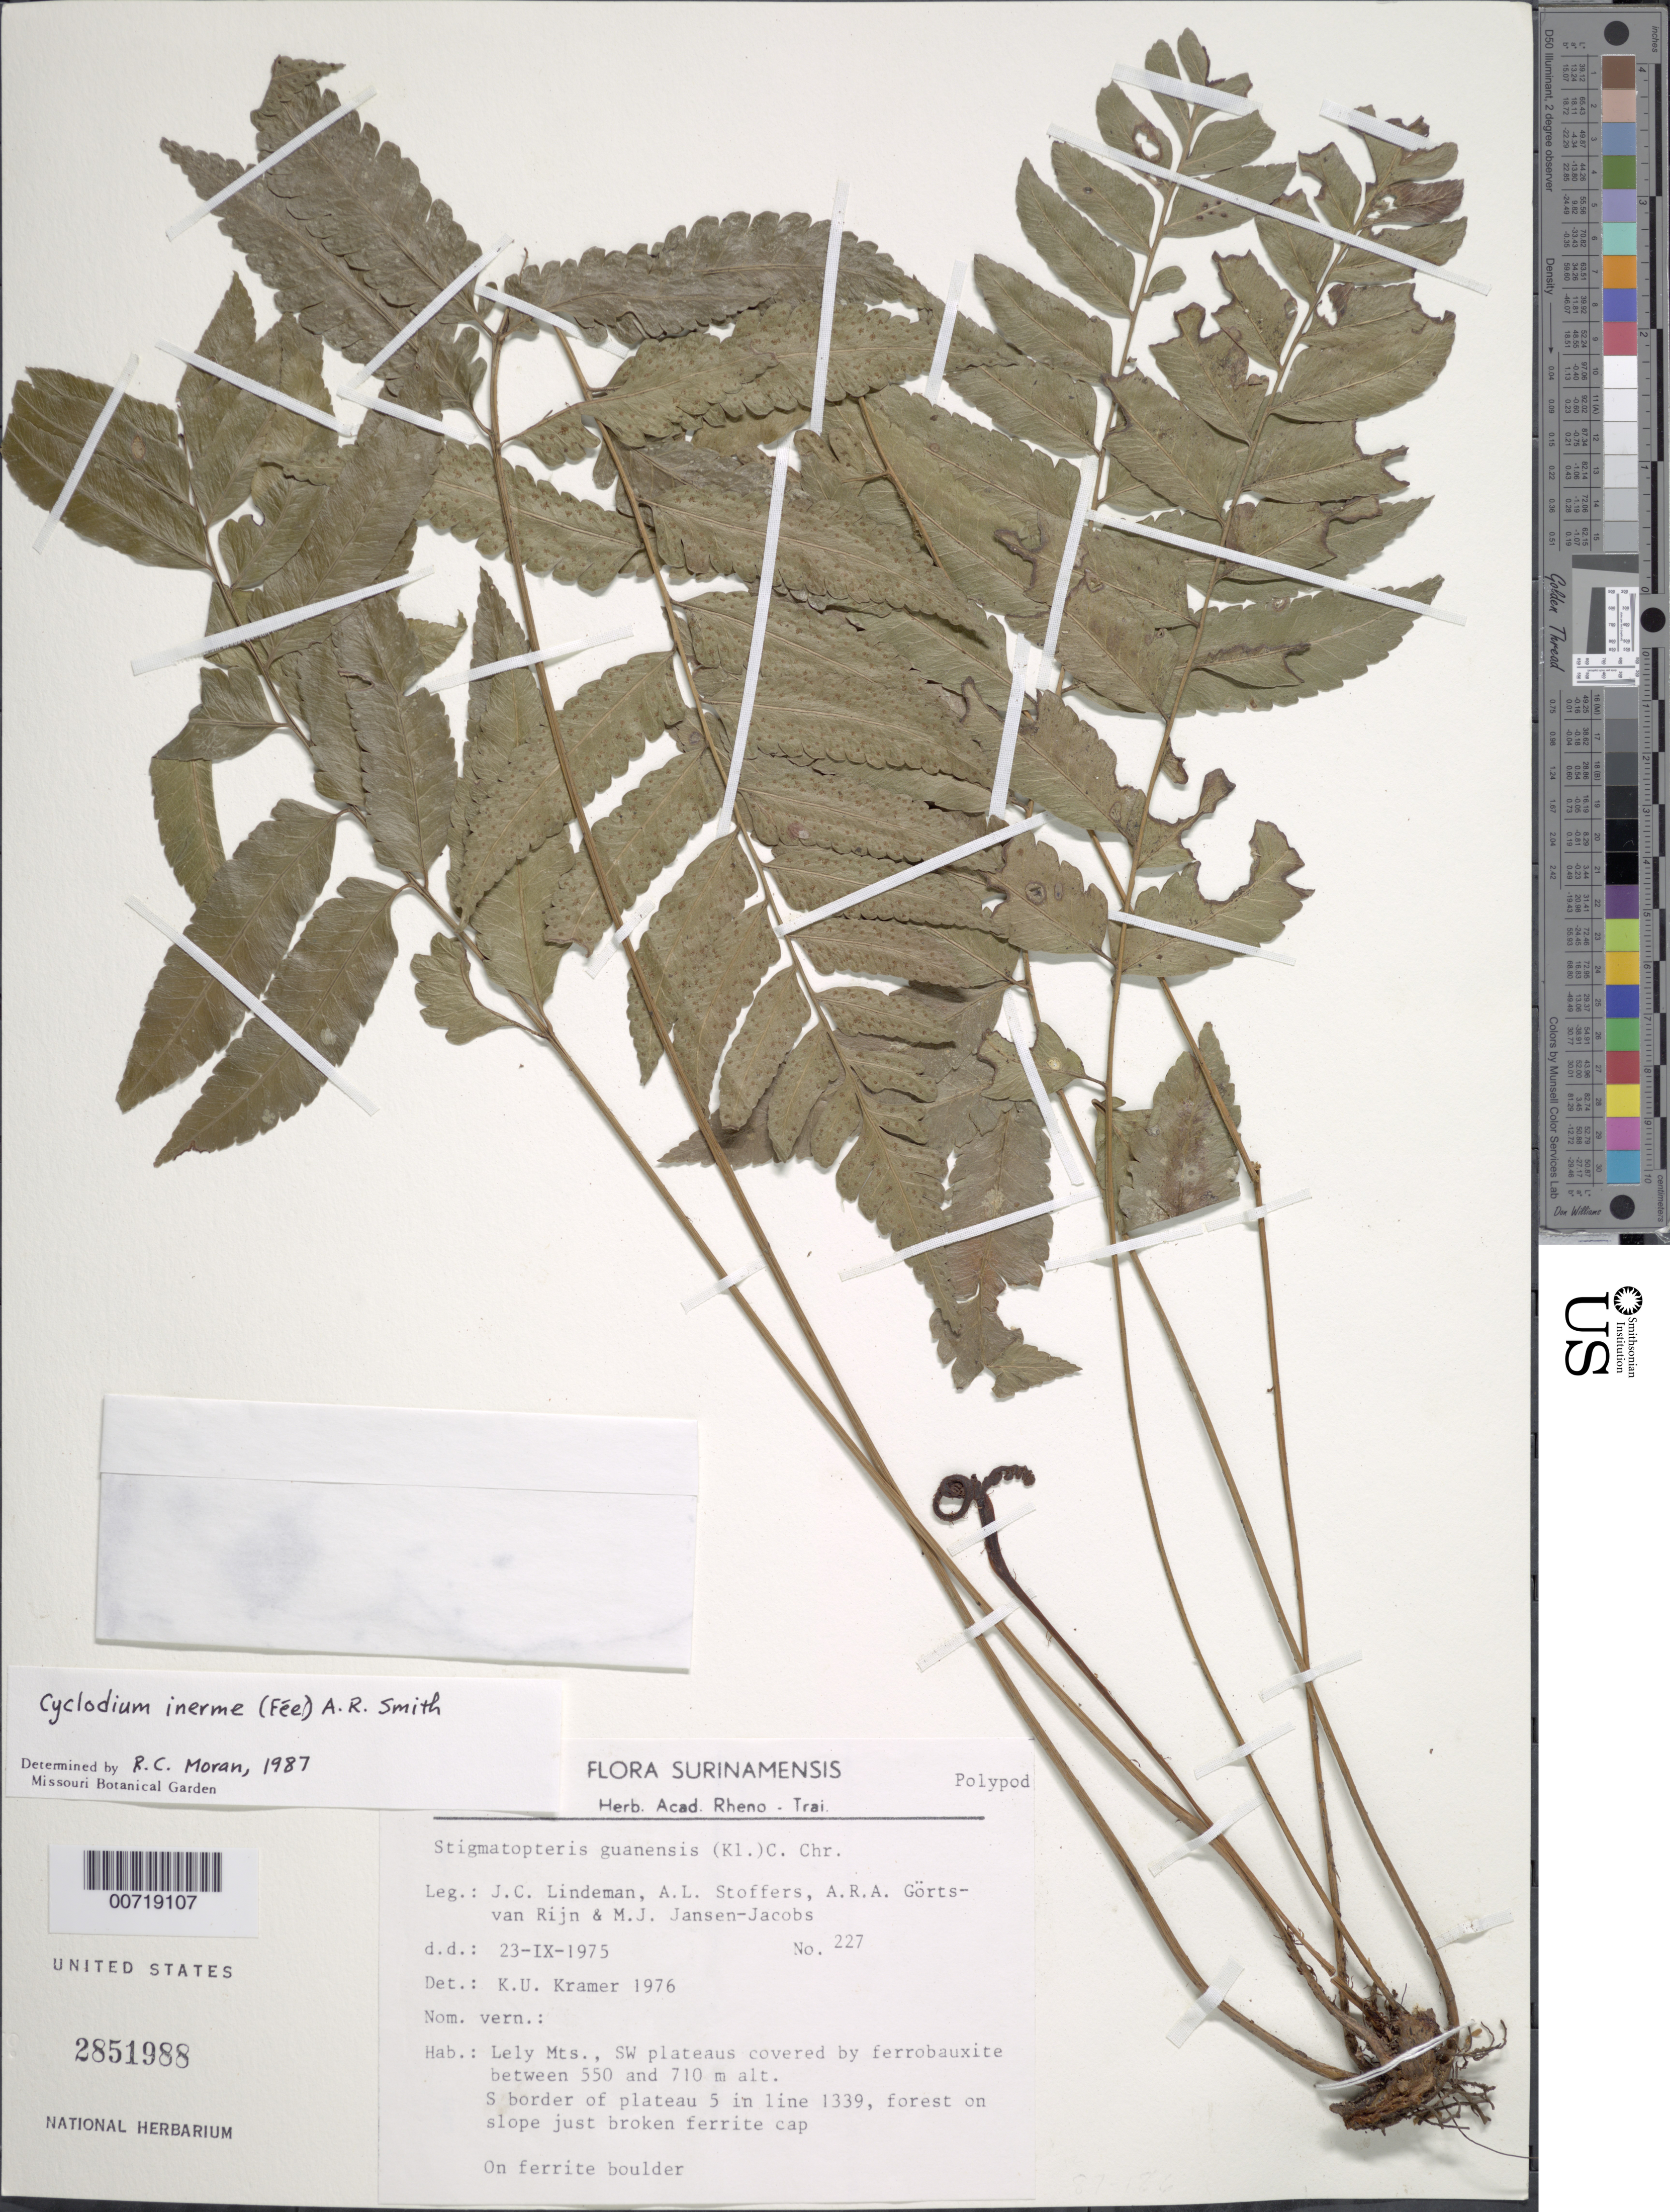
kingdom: Plantae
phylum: Tracheophyta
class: Polypodiopsida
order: Polypodiales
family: Dryopteridaceae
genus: Cyclodium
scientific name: Cyclodium inerme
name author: (Fée) A.R. Sm.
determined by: Moran, R. C.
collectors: J. C. Lindeman, A. Stoffers, A. .R. A. Görts-van Rijn & M. J. Jansen-Jacobs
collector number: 75 227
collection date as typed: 23-Sep-75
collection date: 1975-09-23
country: Suriname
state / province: Marowijne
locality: Lely Mts., SW plateaus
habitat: On ferrite boulder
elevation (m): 550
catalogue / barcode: US 2851988